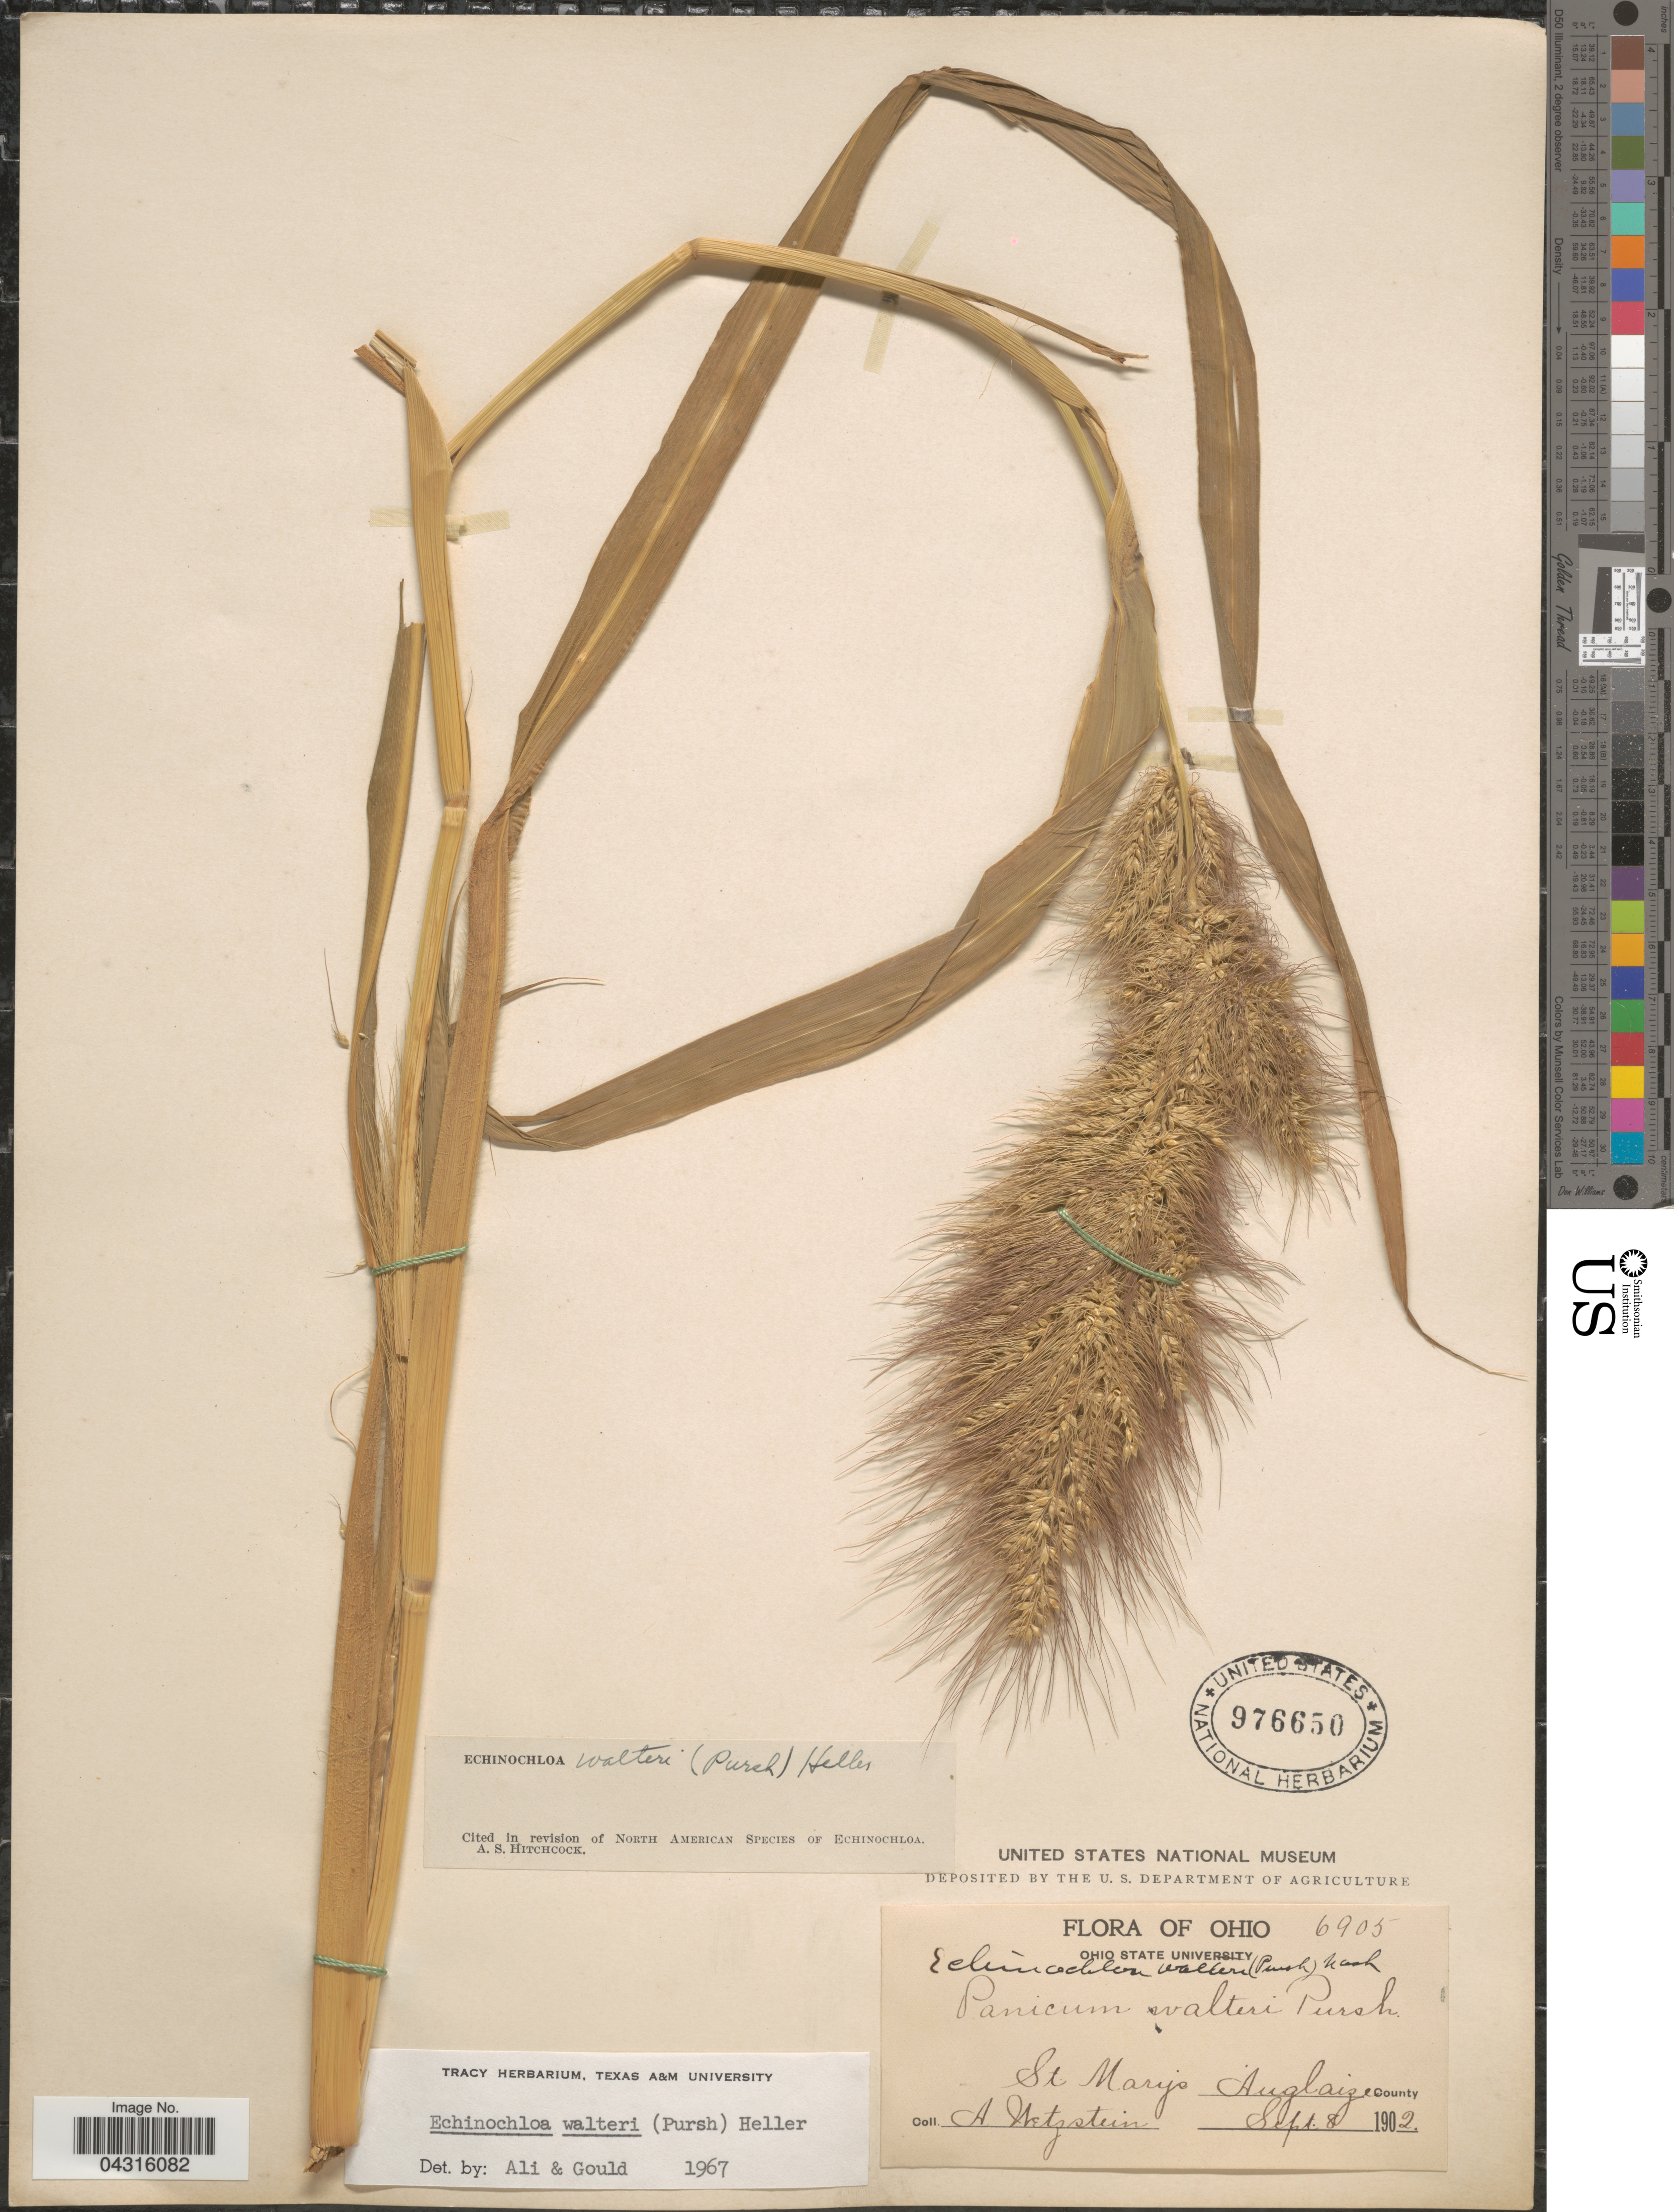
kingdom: Plantae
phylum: Tracheophyta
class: Liliopsida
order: Poales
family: Poaceae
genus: Echinochloa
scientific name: Echinochloa walteri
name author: (Pursh) A. Heller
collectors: A. Wetzstein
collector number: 6905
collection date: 1902-09-08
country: United States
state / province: Ohio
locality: St. Marys. Auglaize County.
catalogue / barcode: US 976650